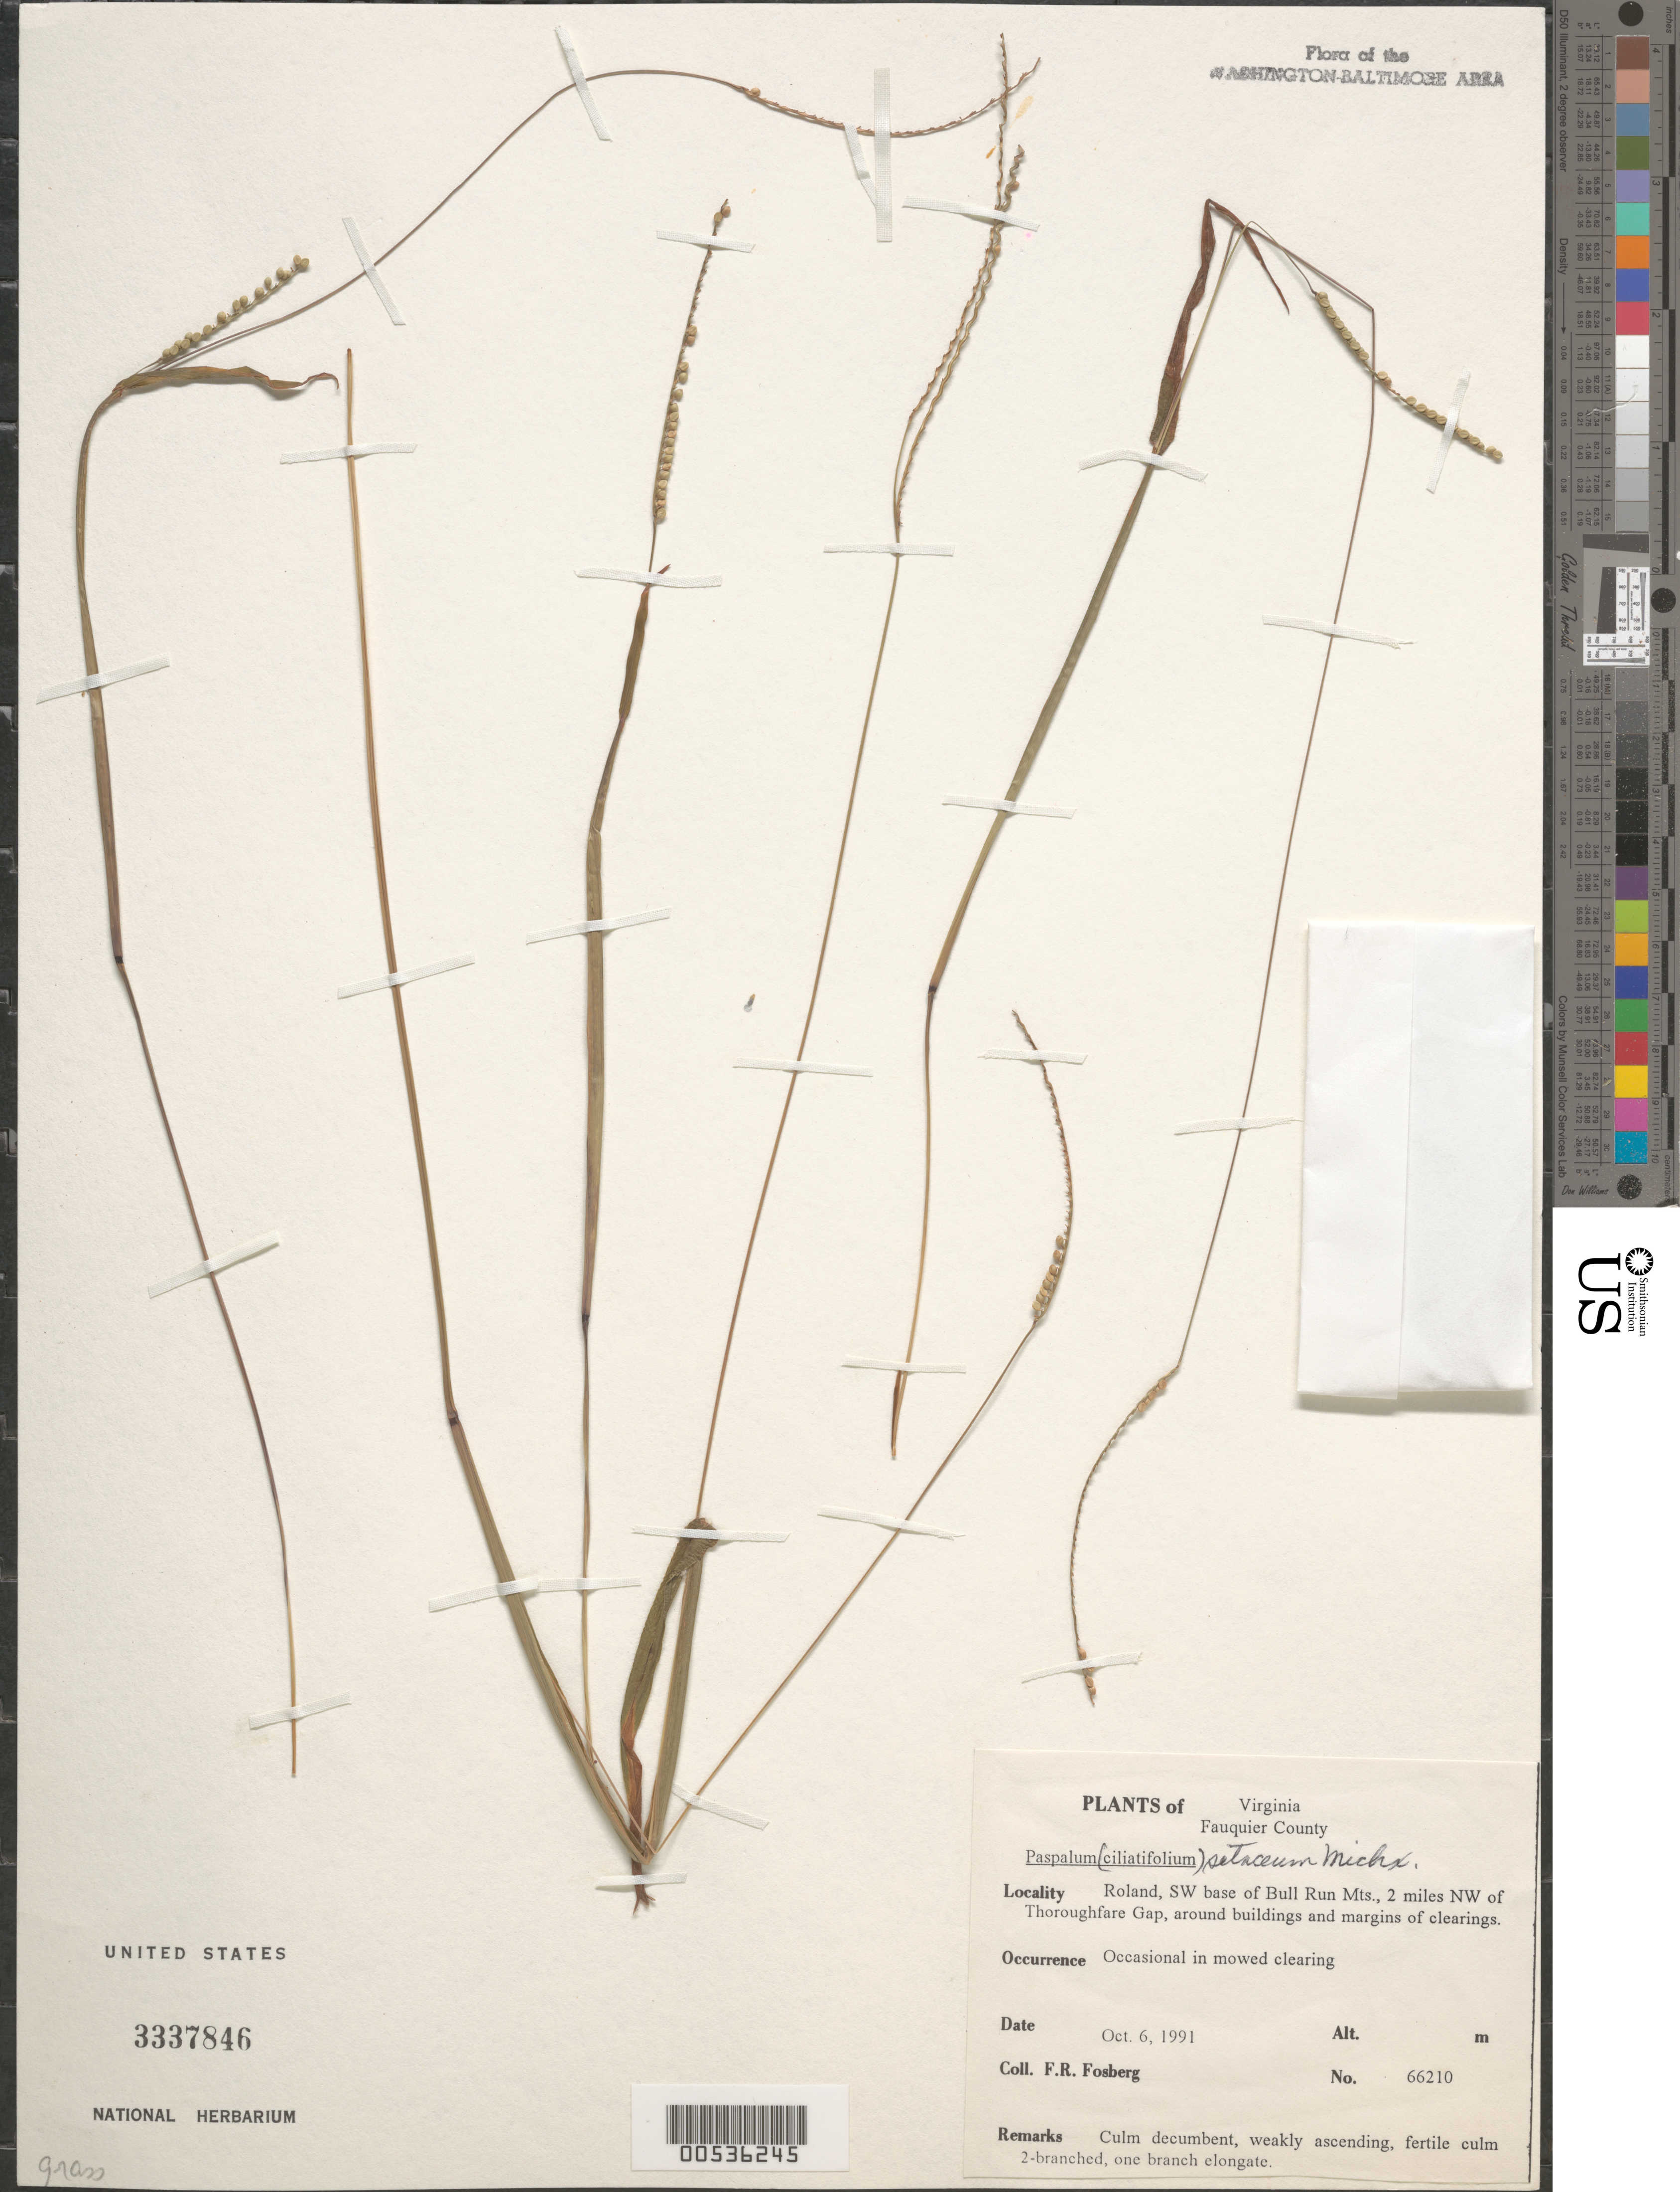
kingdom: Plantae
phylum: Tracheophyta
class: Liliopsida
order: Poales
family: Poaceae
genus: Paspalum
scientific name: Paspalum setaceum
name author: Michx.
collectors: F. R. Fosberg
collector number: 66210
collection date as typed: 06 Oct 1991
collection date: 1991-10-06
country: United States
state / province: Virginia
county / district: Fauquier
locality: Roland, SW base of Bull Run Mts., NW of Thorofare Gap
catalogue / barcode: US 3337846